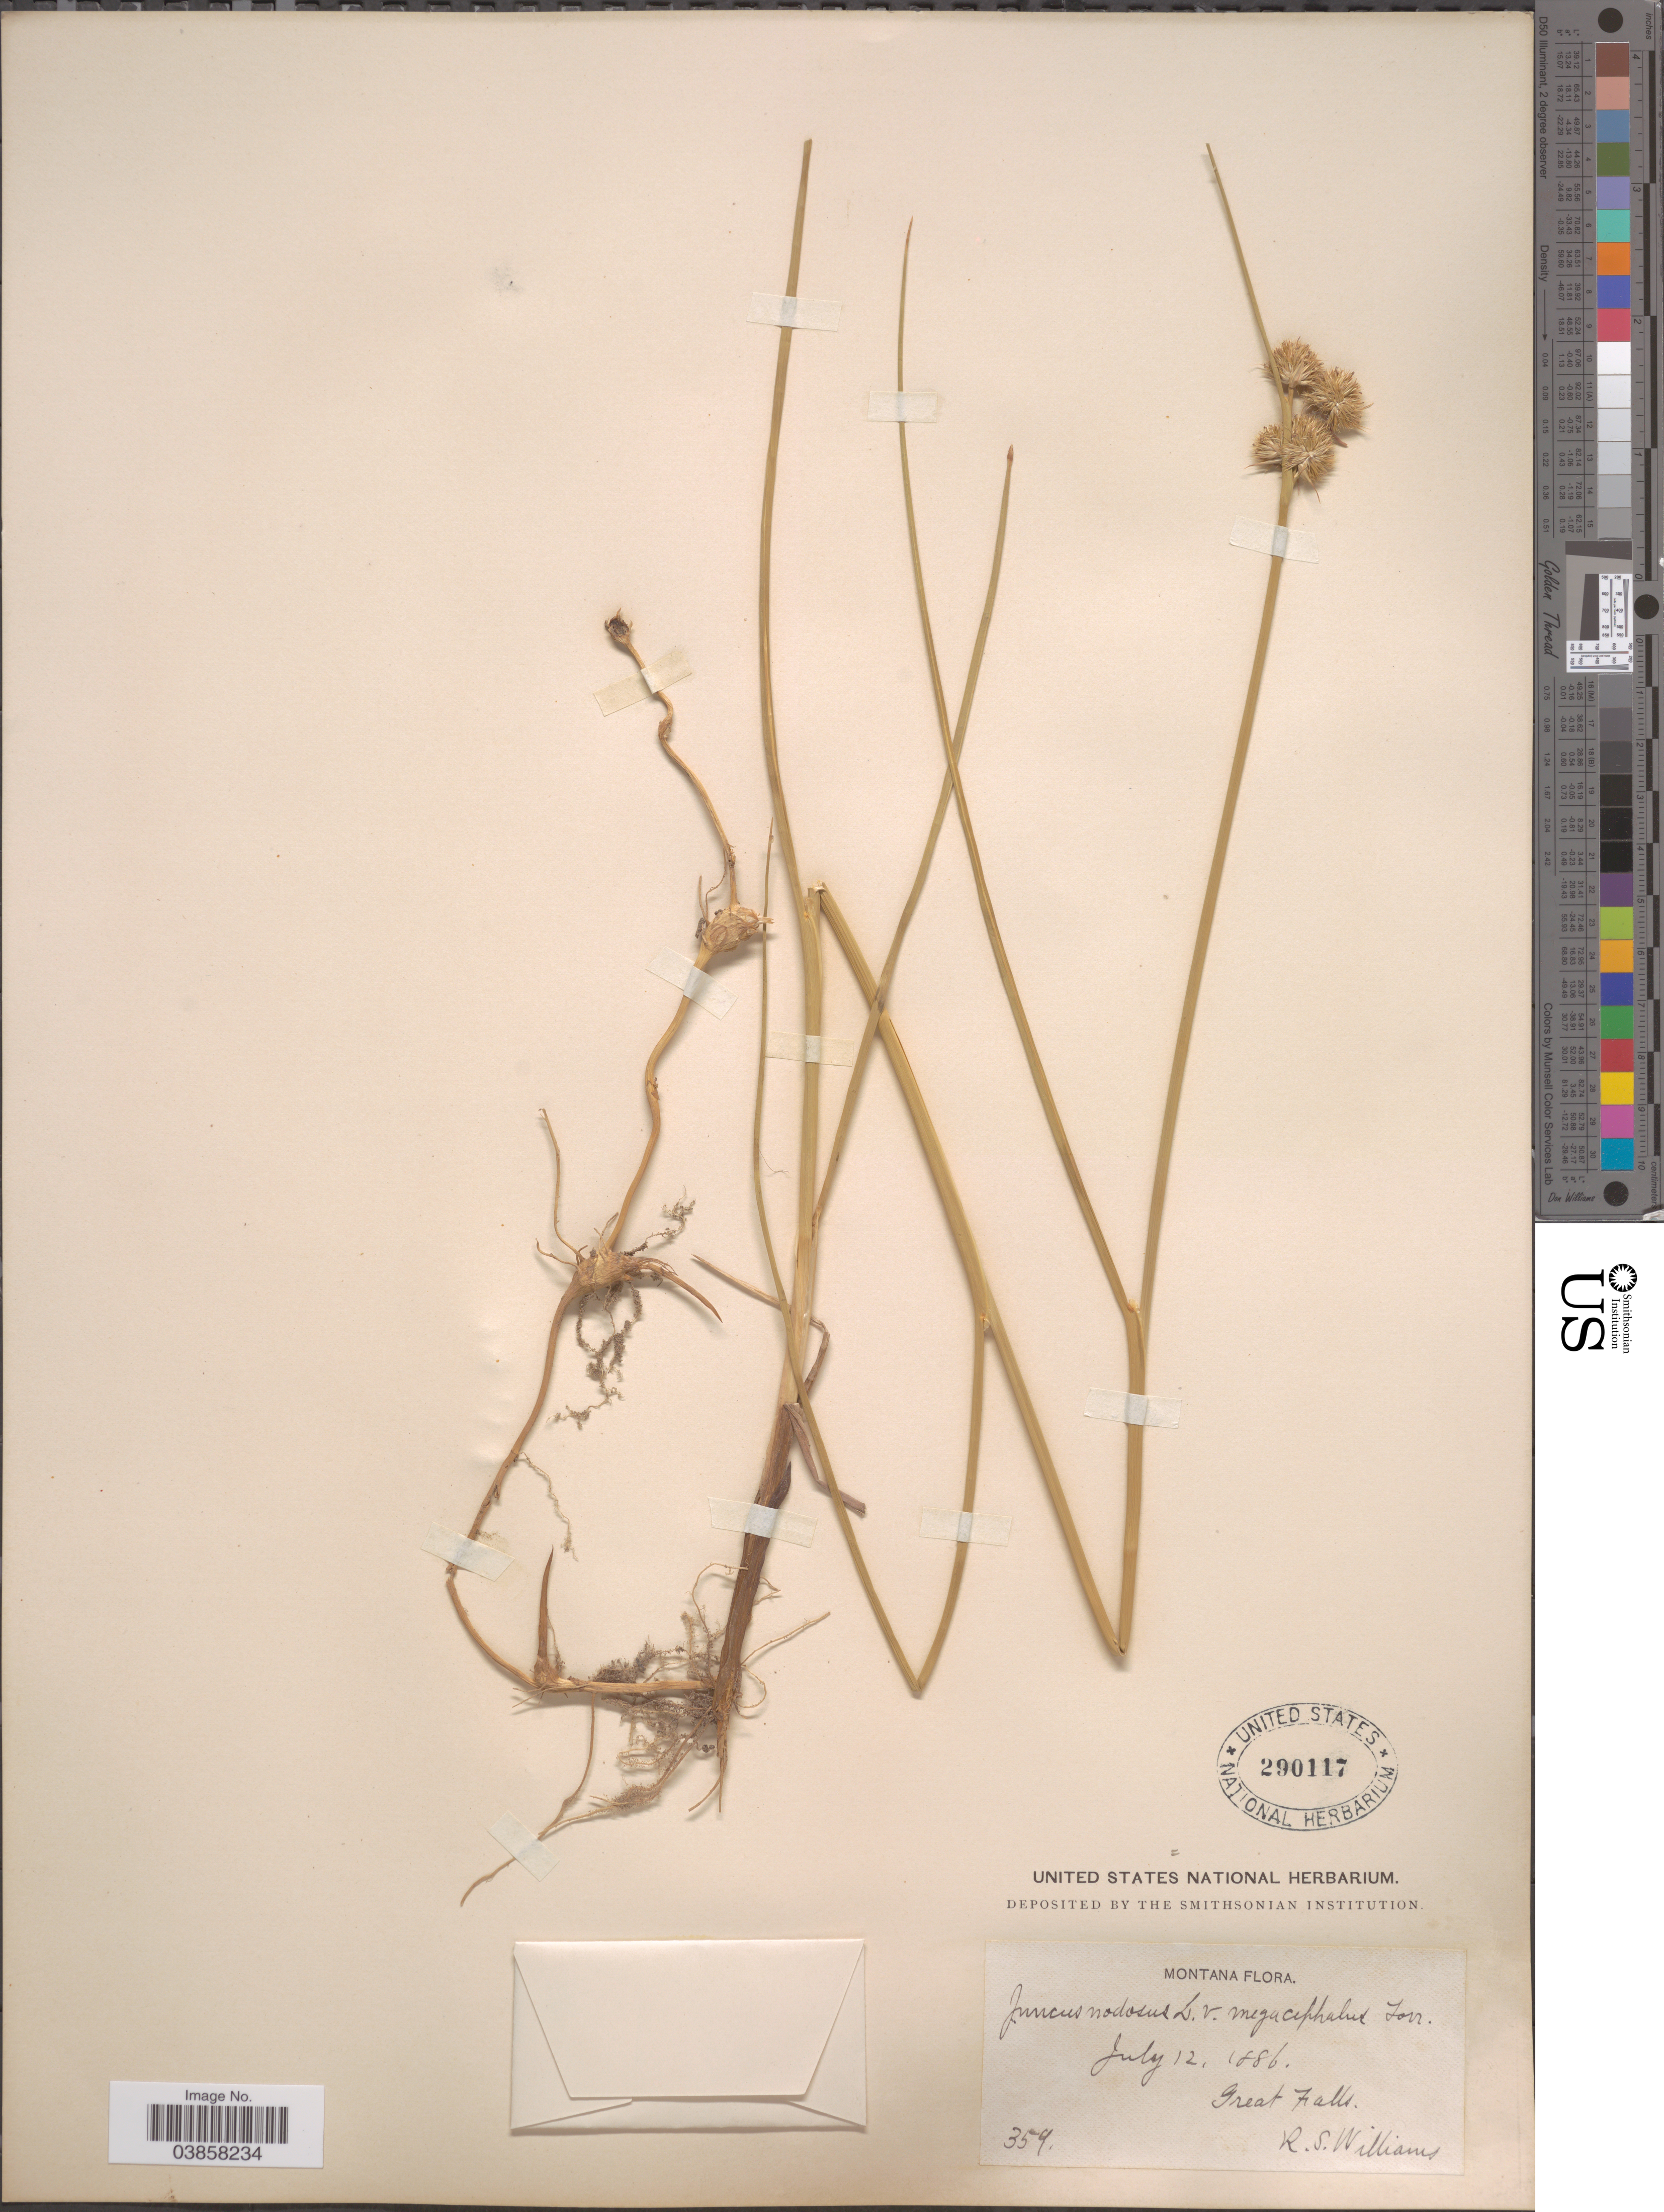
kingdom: Plantae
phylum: Tracheophyta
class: Liliopsida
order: Poales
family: Juncaceae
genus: Juncus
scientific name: Juncus torreyi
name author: Coville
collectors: R. S. Williams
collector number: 359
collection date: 1886-07-12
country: United States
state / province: Montana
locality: Great Falls.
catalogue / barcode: US 290117